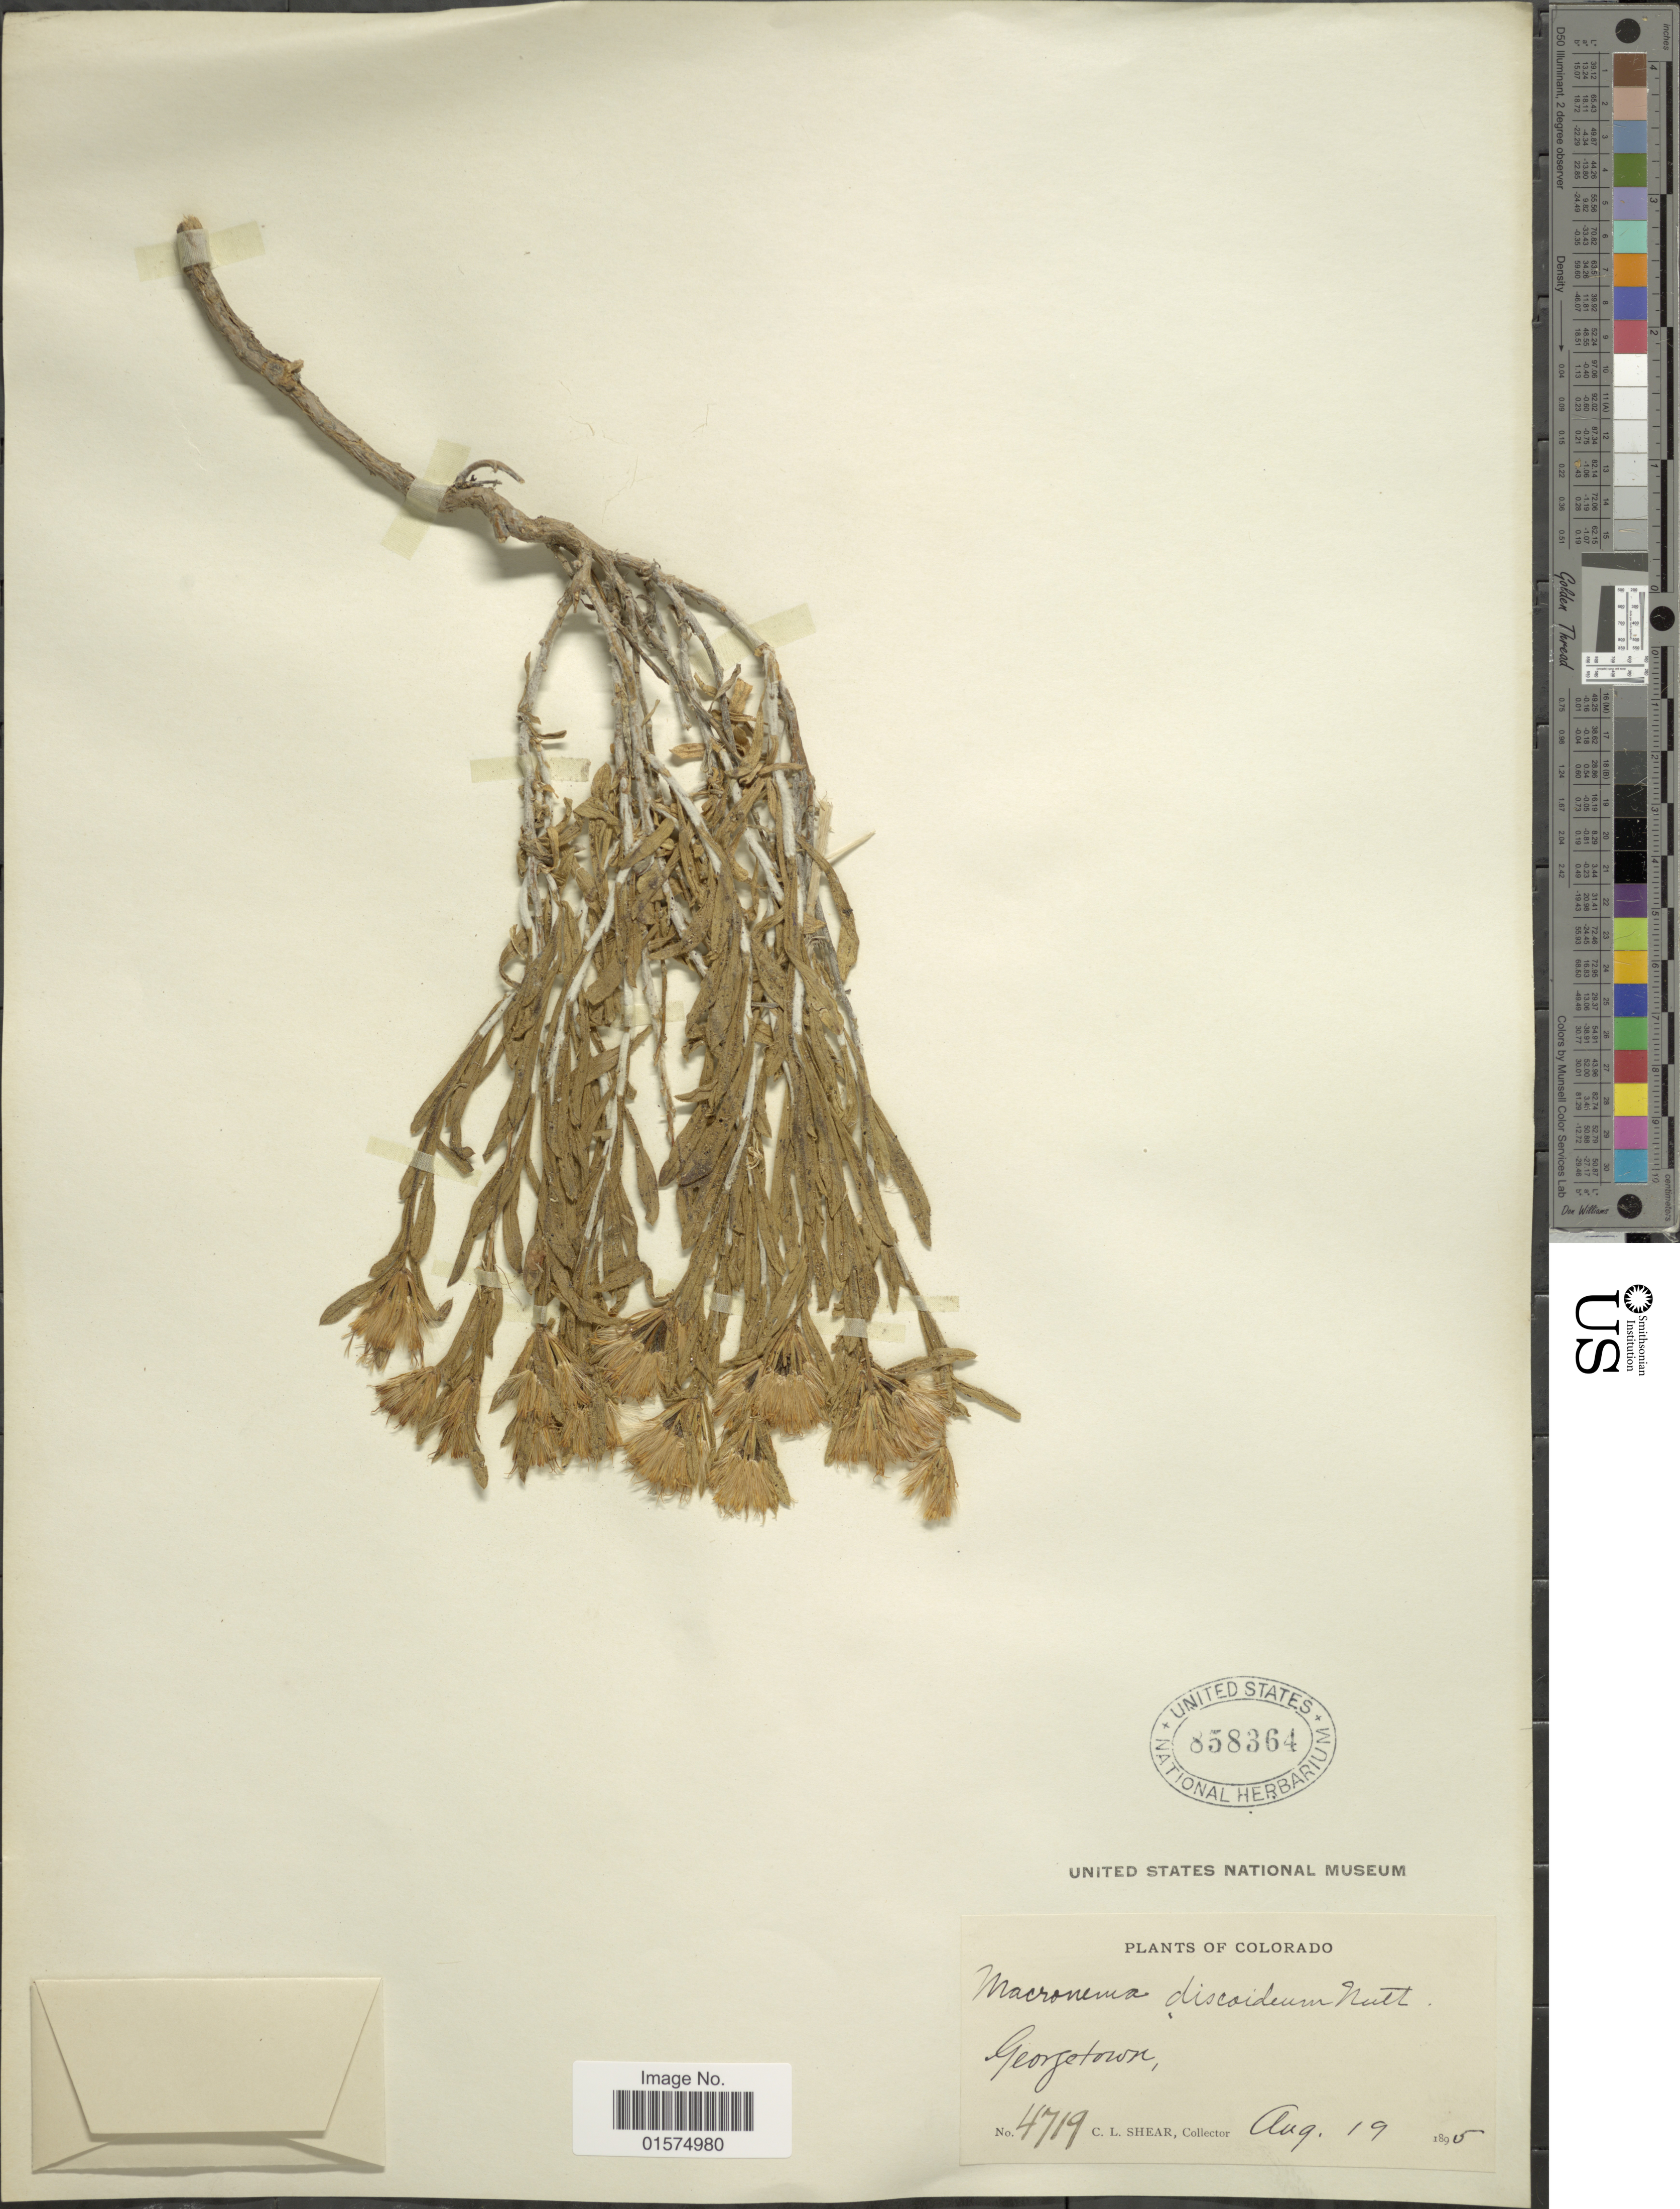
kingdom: Plantae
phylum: Tracheophyta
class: Magnoliopsida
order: Asterales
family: Asteraceae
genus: Ericameria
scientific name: Ericameria discoidea var. discoidea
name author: (Nutt.) G.L. Nesom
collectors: C. L. Shear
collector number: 4719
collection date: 1895-08-19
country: United States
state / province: Colorado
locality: Georgetown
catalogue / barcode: US 858364